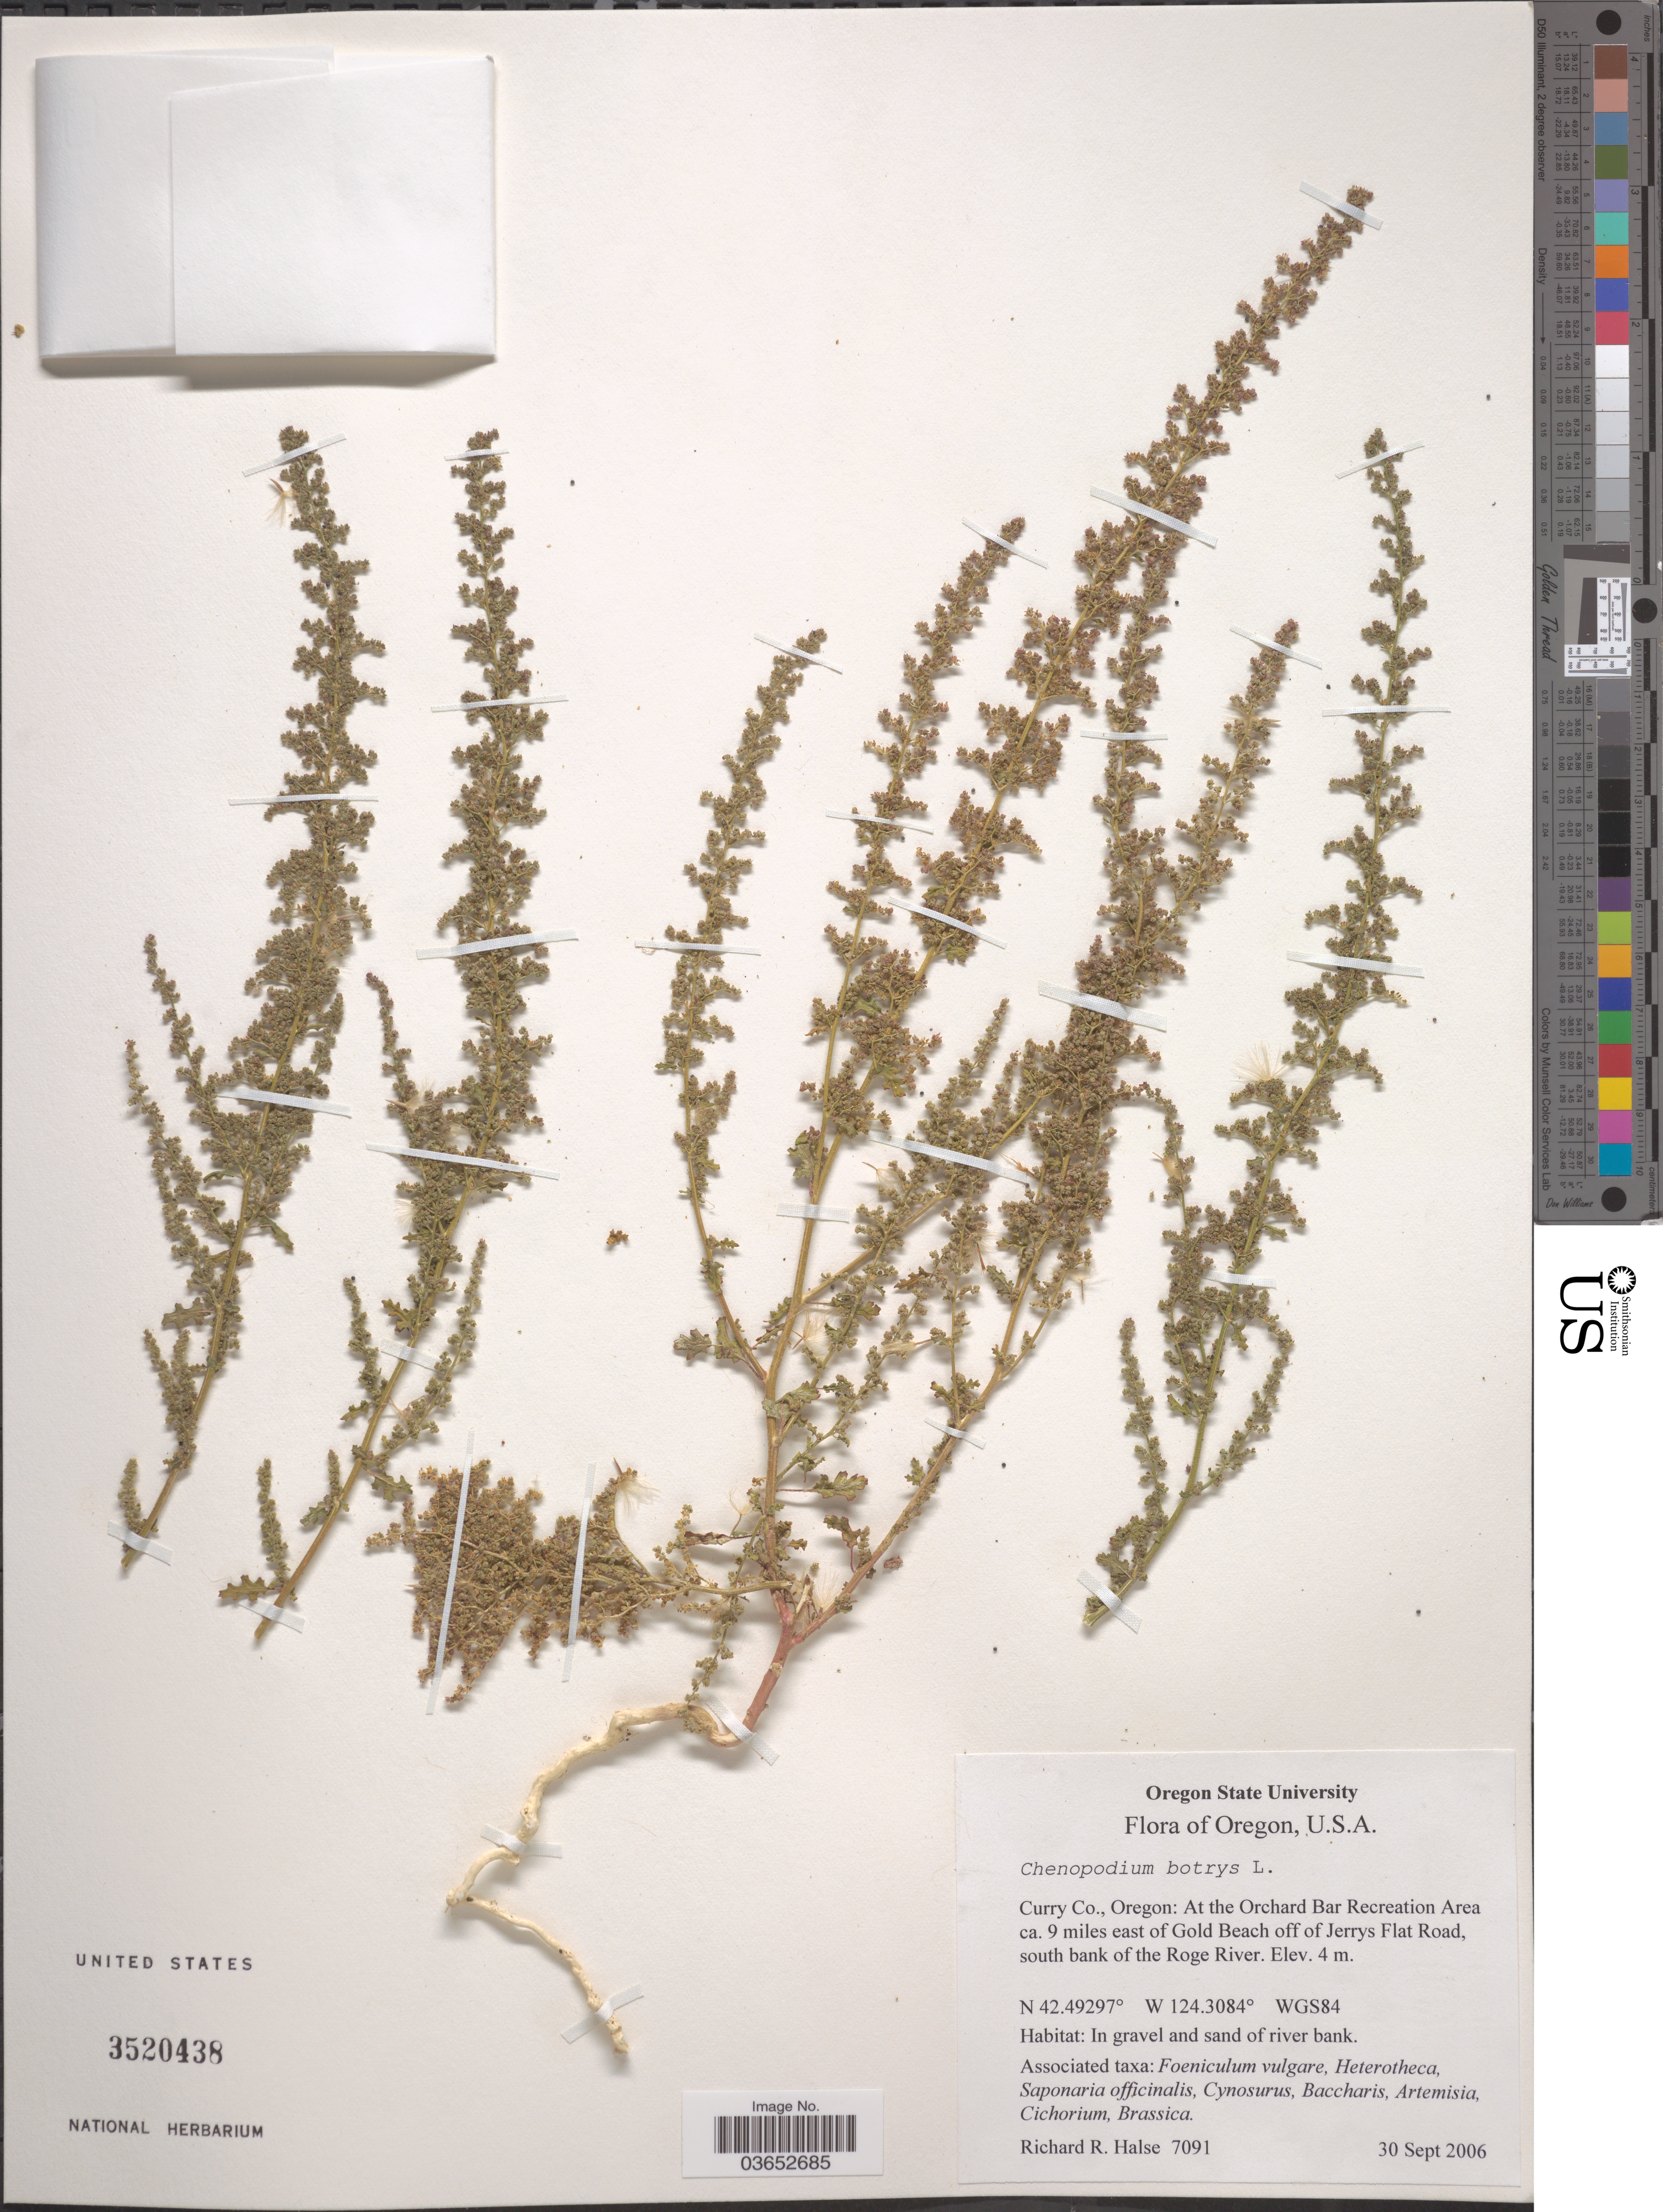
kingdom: Plantae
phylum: Tracheophyta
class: Magnoliopsida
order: Caryophyllales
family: Amaranthaceae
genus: Chenopodium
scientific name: Chenopodium botrys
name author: L.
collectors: R. Halse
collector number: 7091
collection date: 2006-09-30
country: United States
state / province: Oregon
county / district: Curry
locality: Curry Co.: At the Orchard Bar Recreation Area ca. 9 miles east of Gold Beach off of Jerrys Flat Road, south bank of the Roge River.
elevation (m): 4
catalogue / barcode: US 3520438